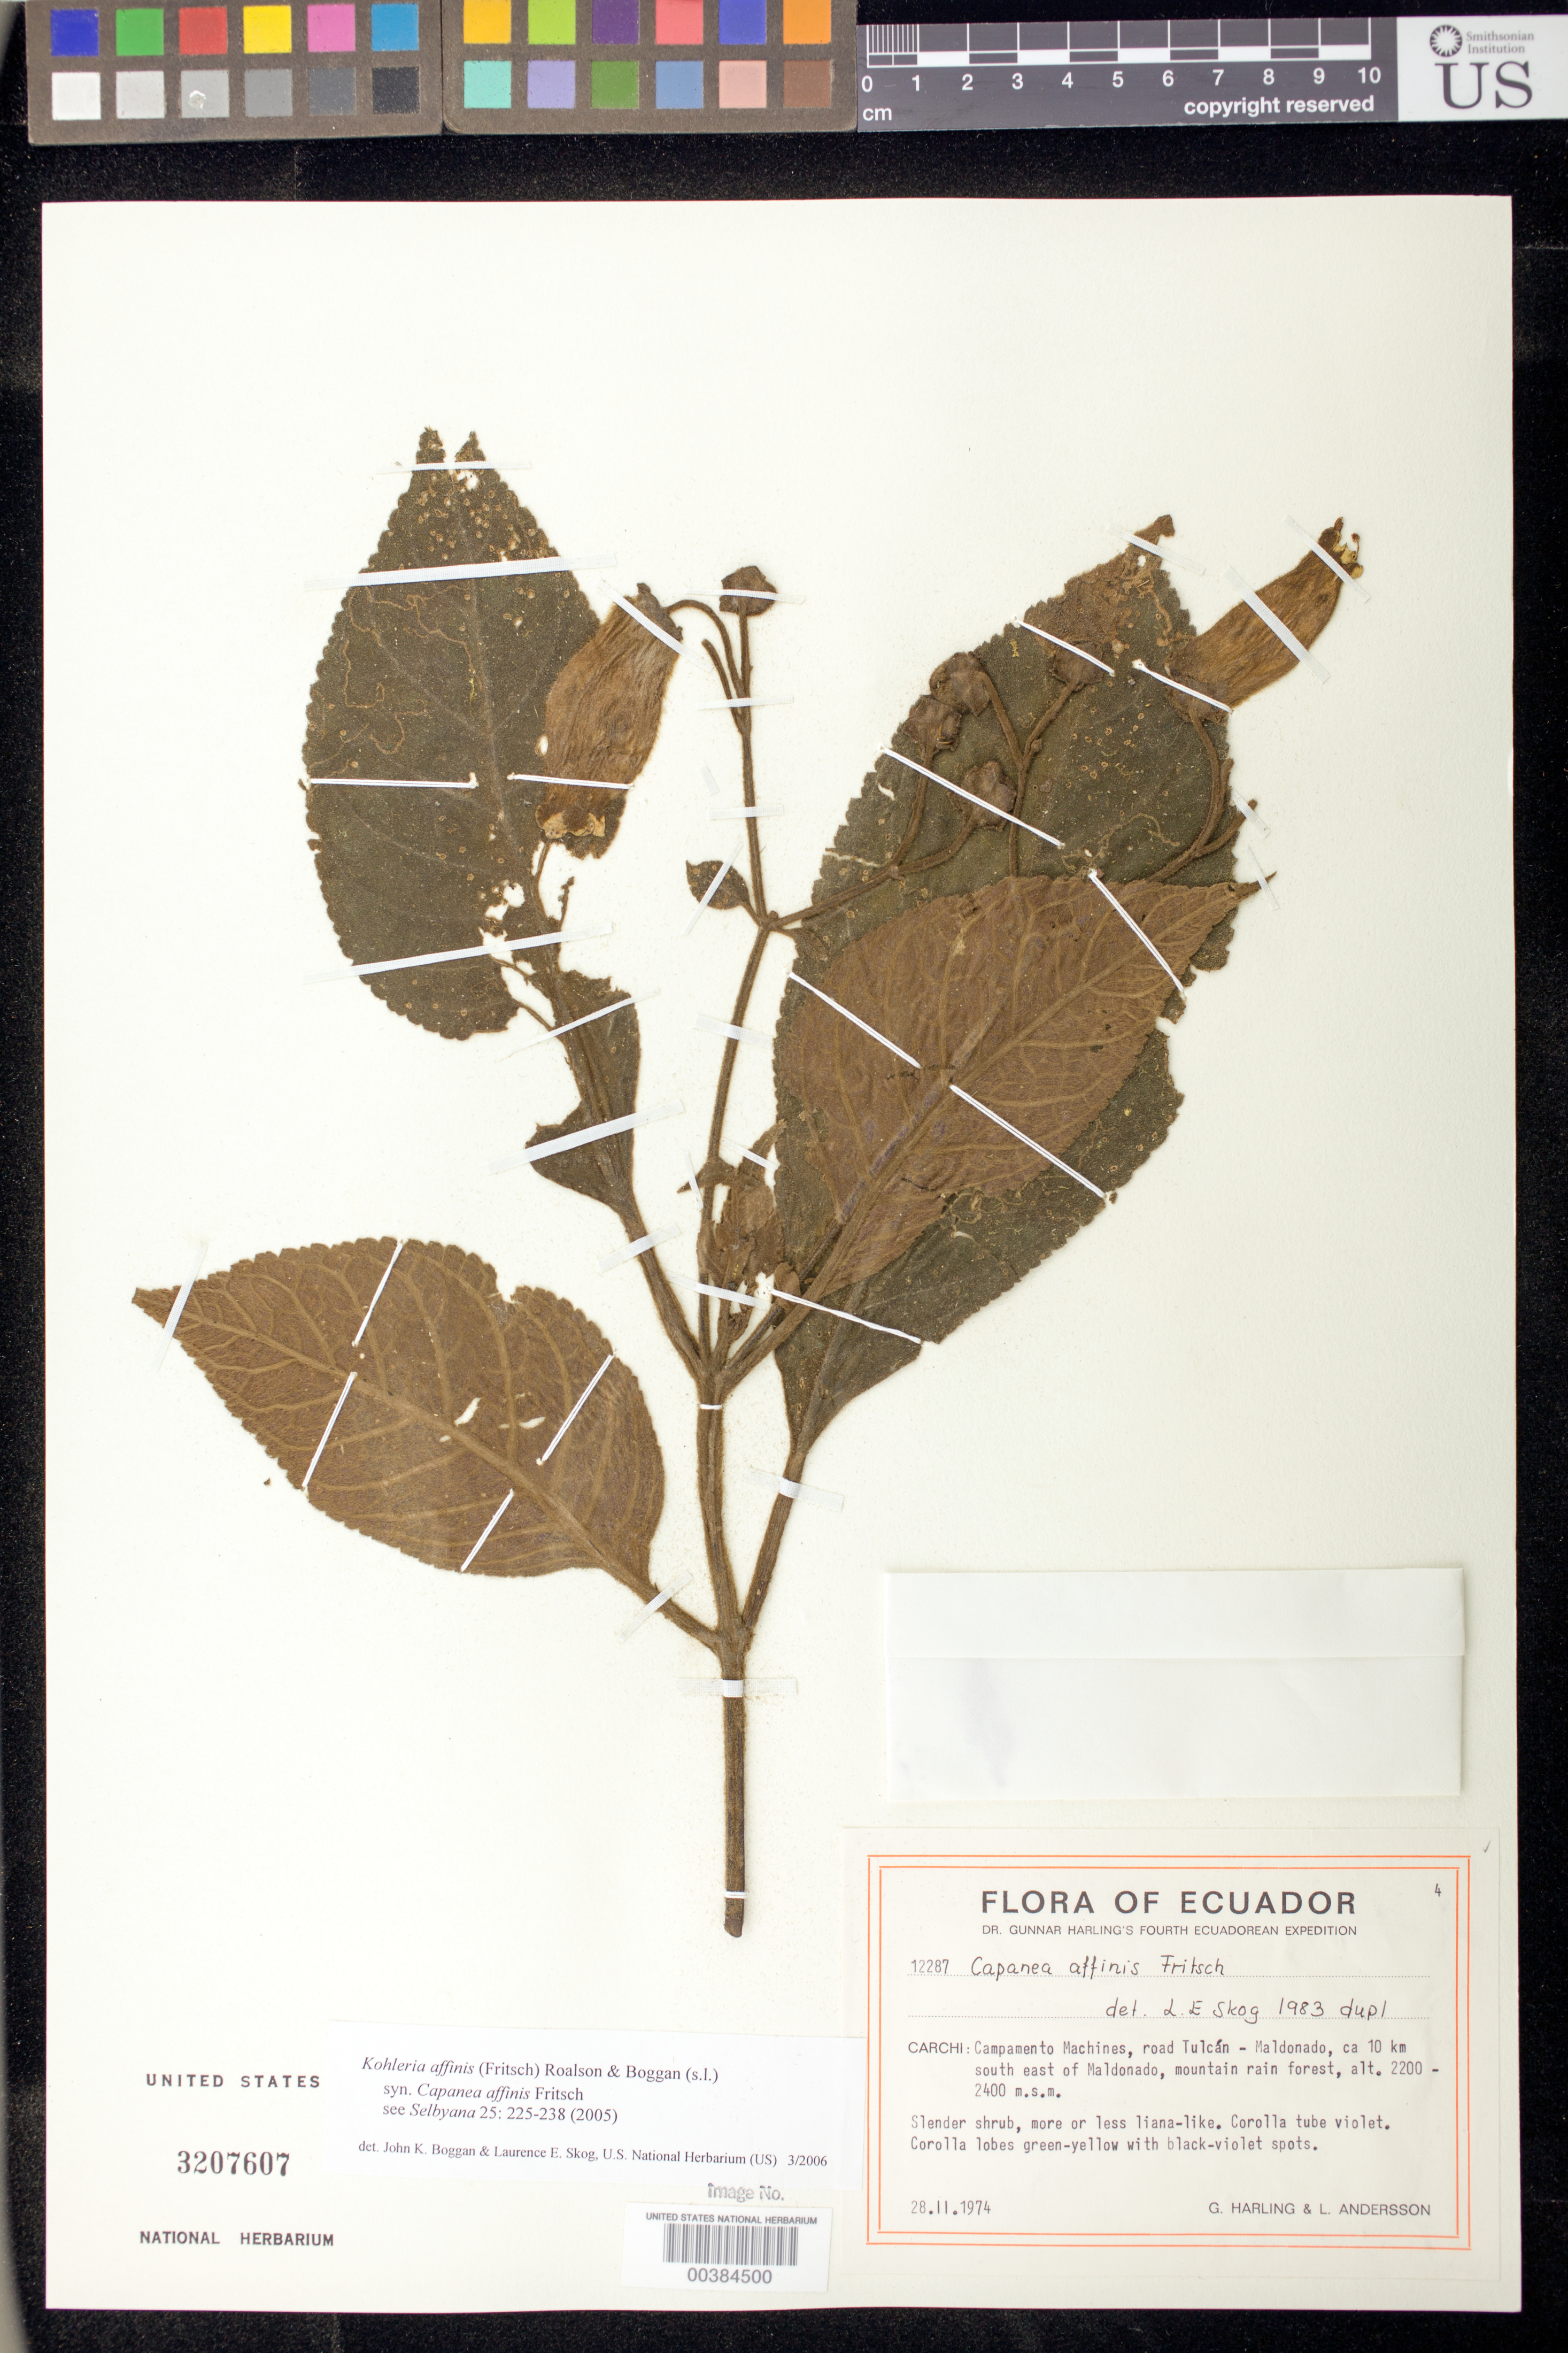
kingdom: Plantae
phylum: Tracheophyta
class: Magnoliopsida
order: Lamiales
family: Gesneriaceae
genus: Kohleria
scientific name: Kohleria affinis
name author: (Fritsch) Roalson & Boggan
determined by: Boggan, J. K.; Skog, L. E.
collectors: G. Harling & L. Andersson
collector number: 12287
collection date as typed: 28 Feb 1974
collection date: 1974-02-28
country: Ecuador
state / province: Carchi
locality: Campamento machines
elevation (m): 2200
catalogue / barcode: US 3207607